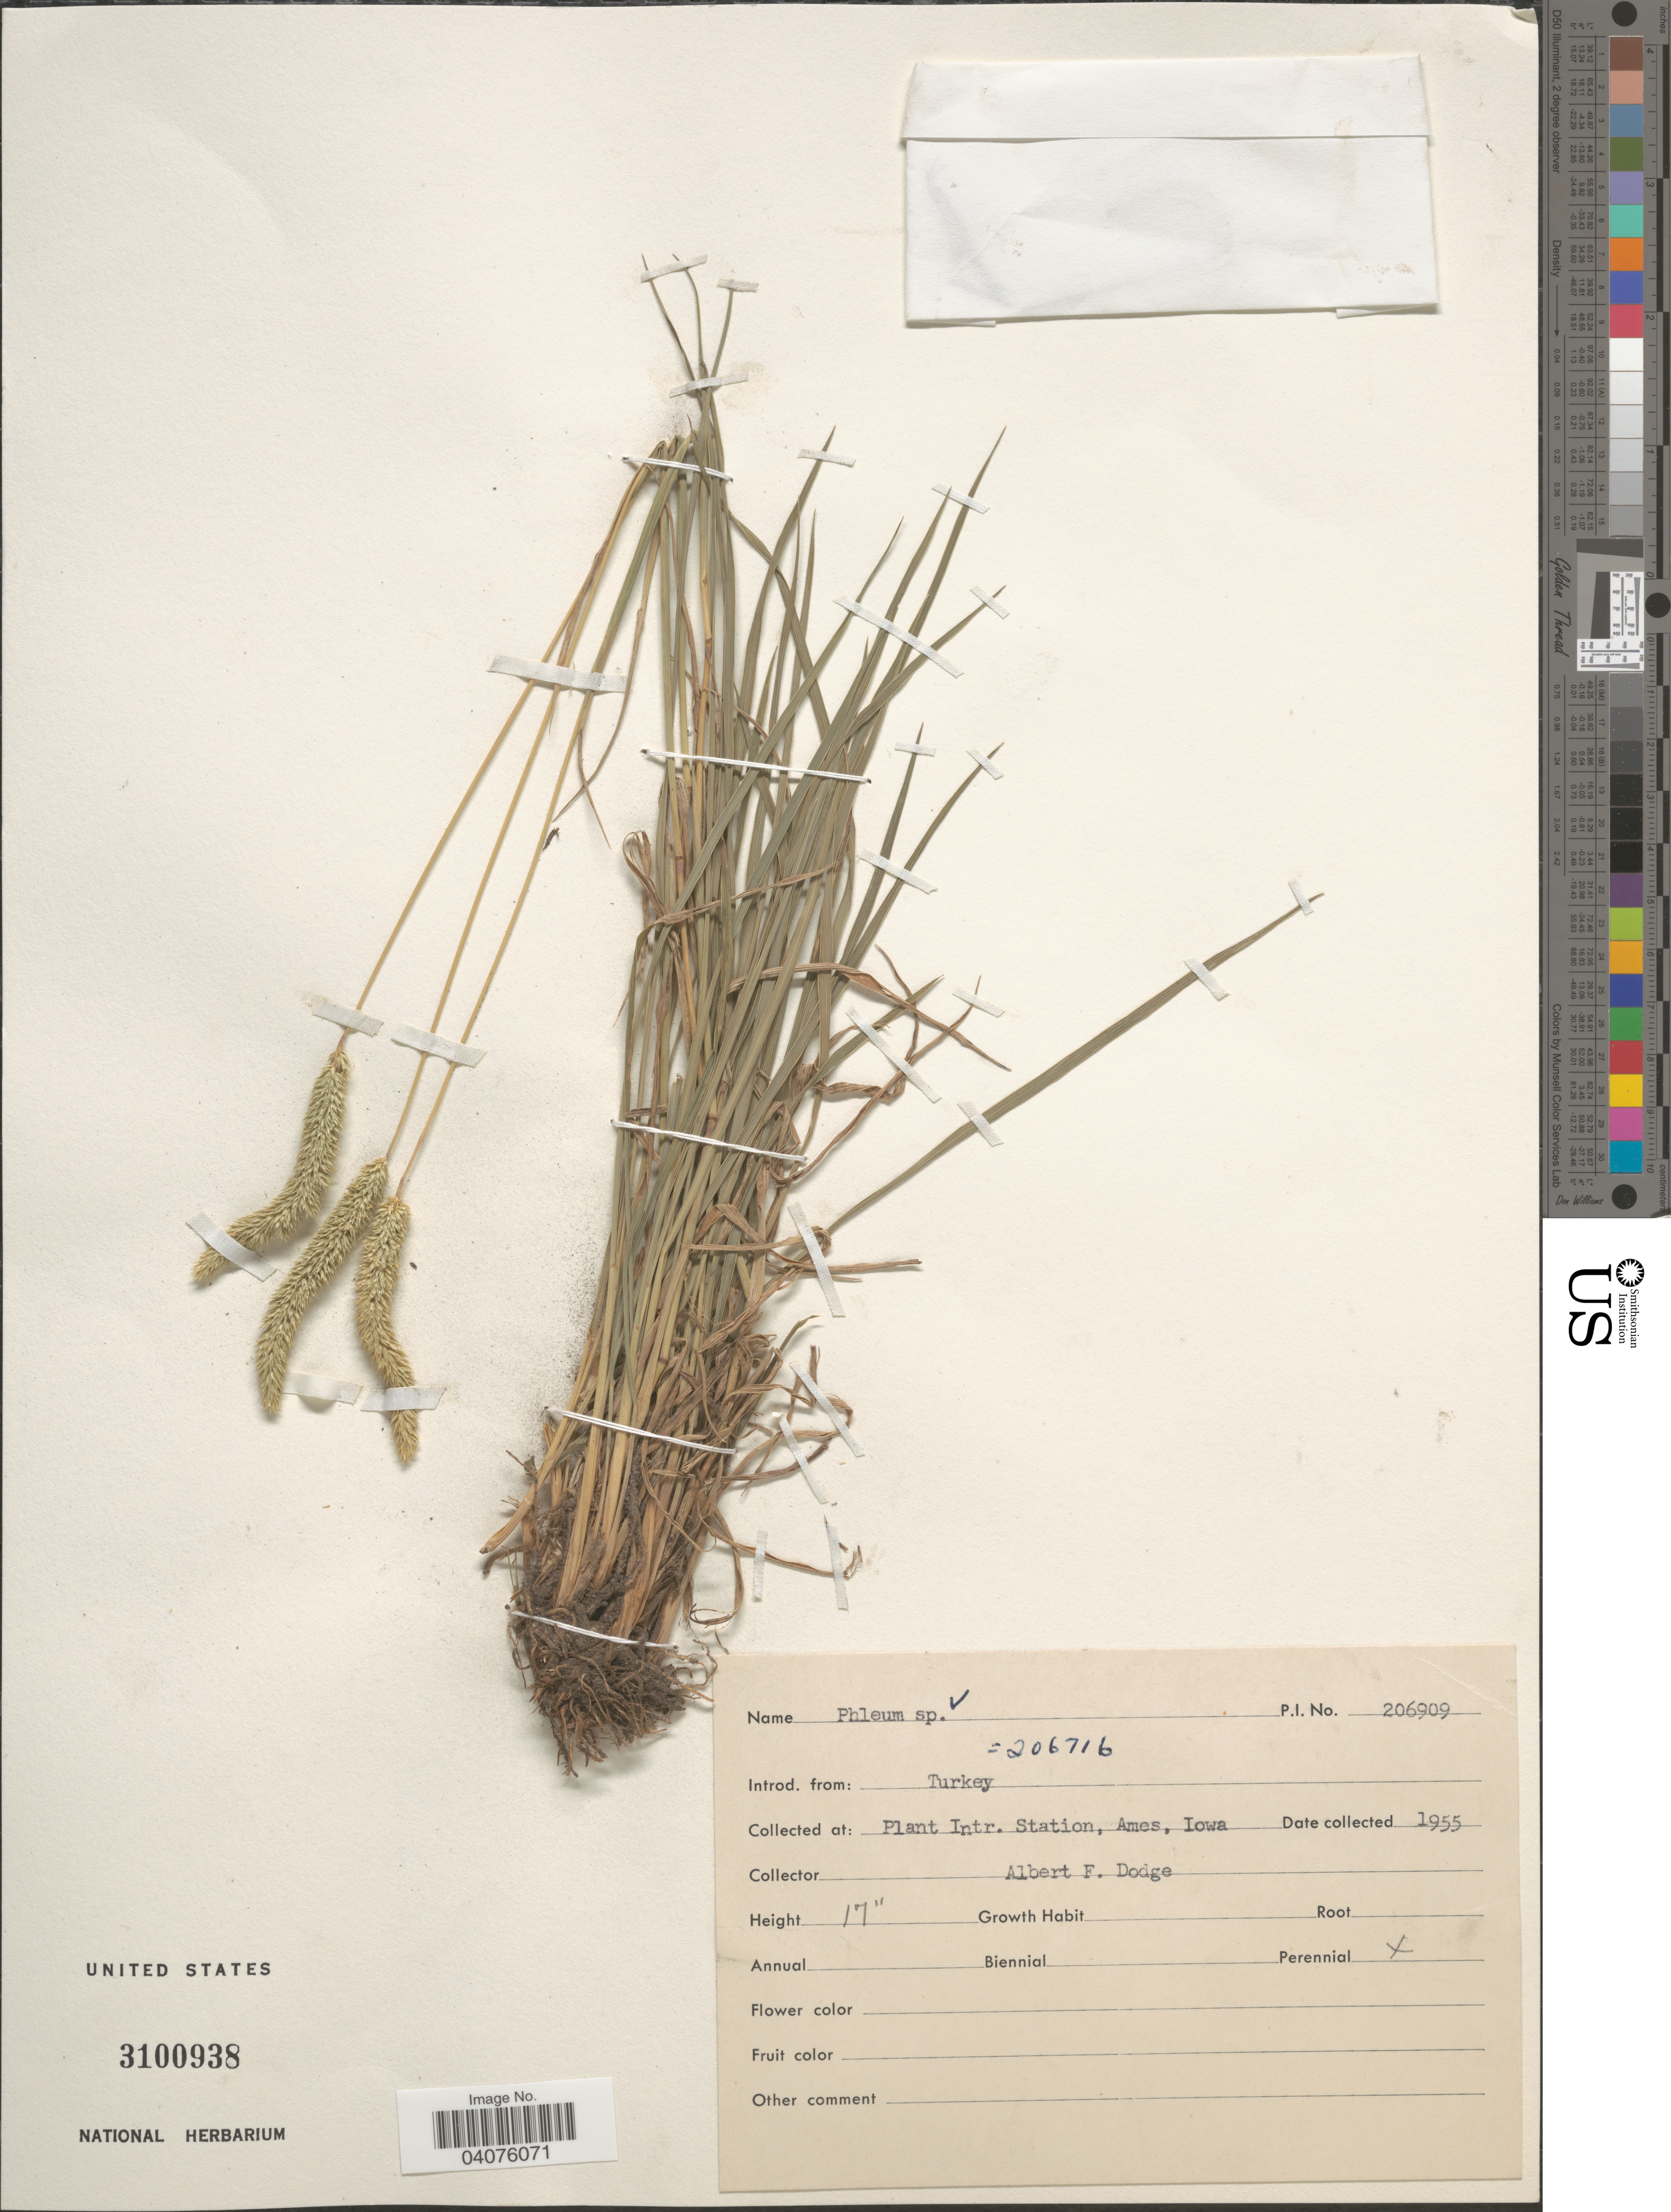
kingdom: Plantae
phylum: Tracheophyta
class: Liliopsida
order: Poales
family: Poaceae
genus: Phleum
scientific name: Phleum sp.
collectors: A. Dodge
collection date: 1955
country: United States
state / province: Iowa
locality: Plant Intr. Station, Ames.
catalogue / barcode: US 3100938